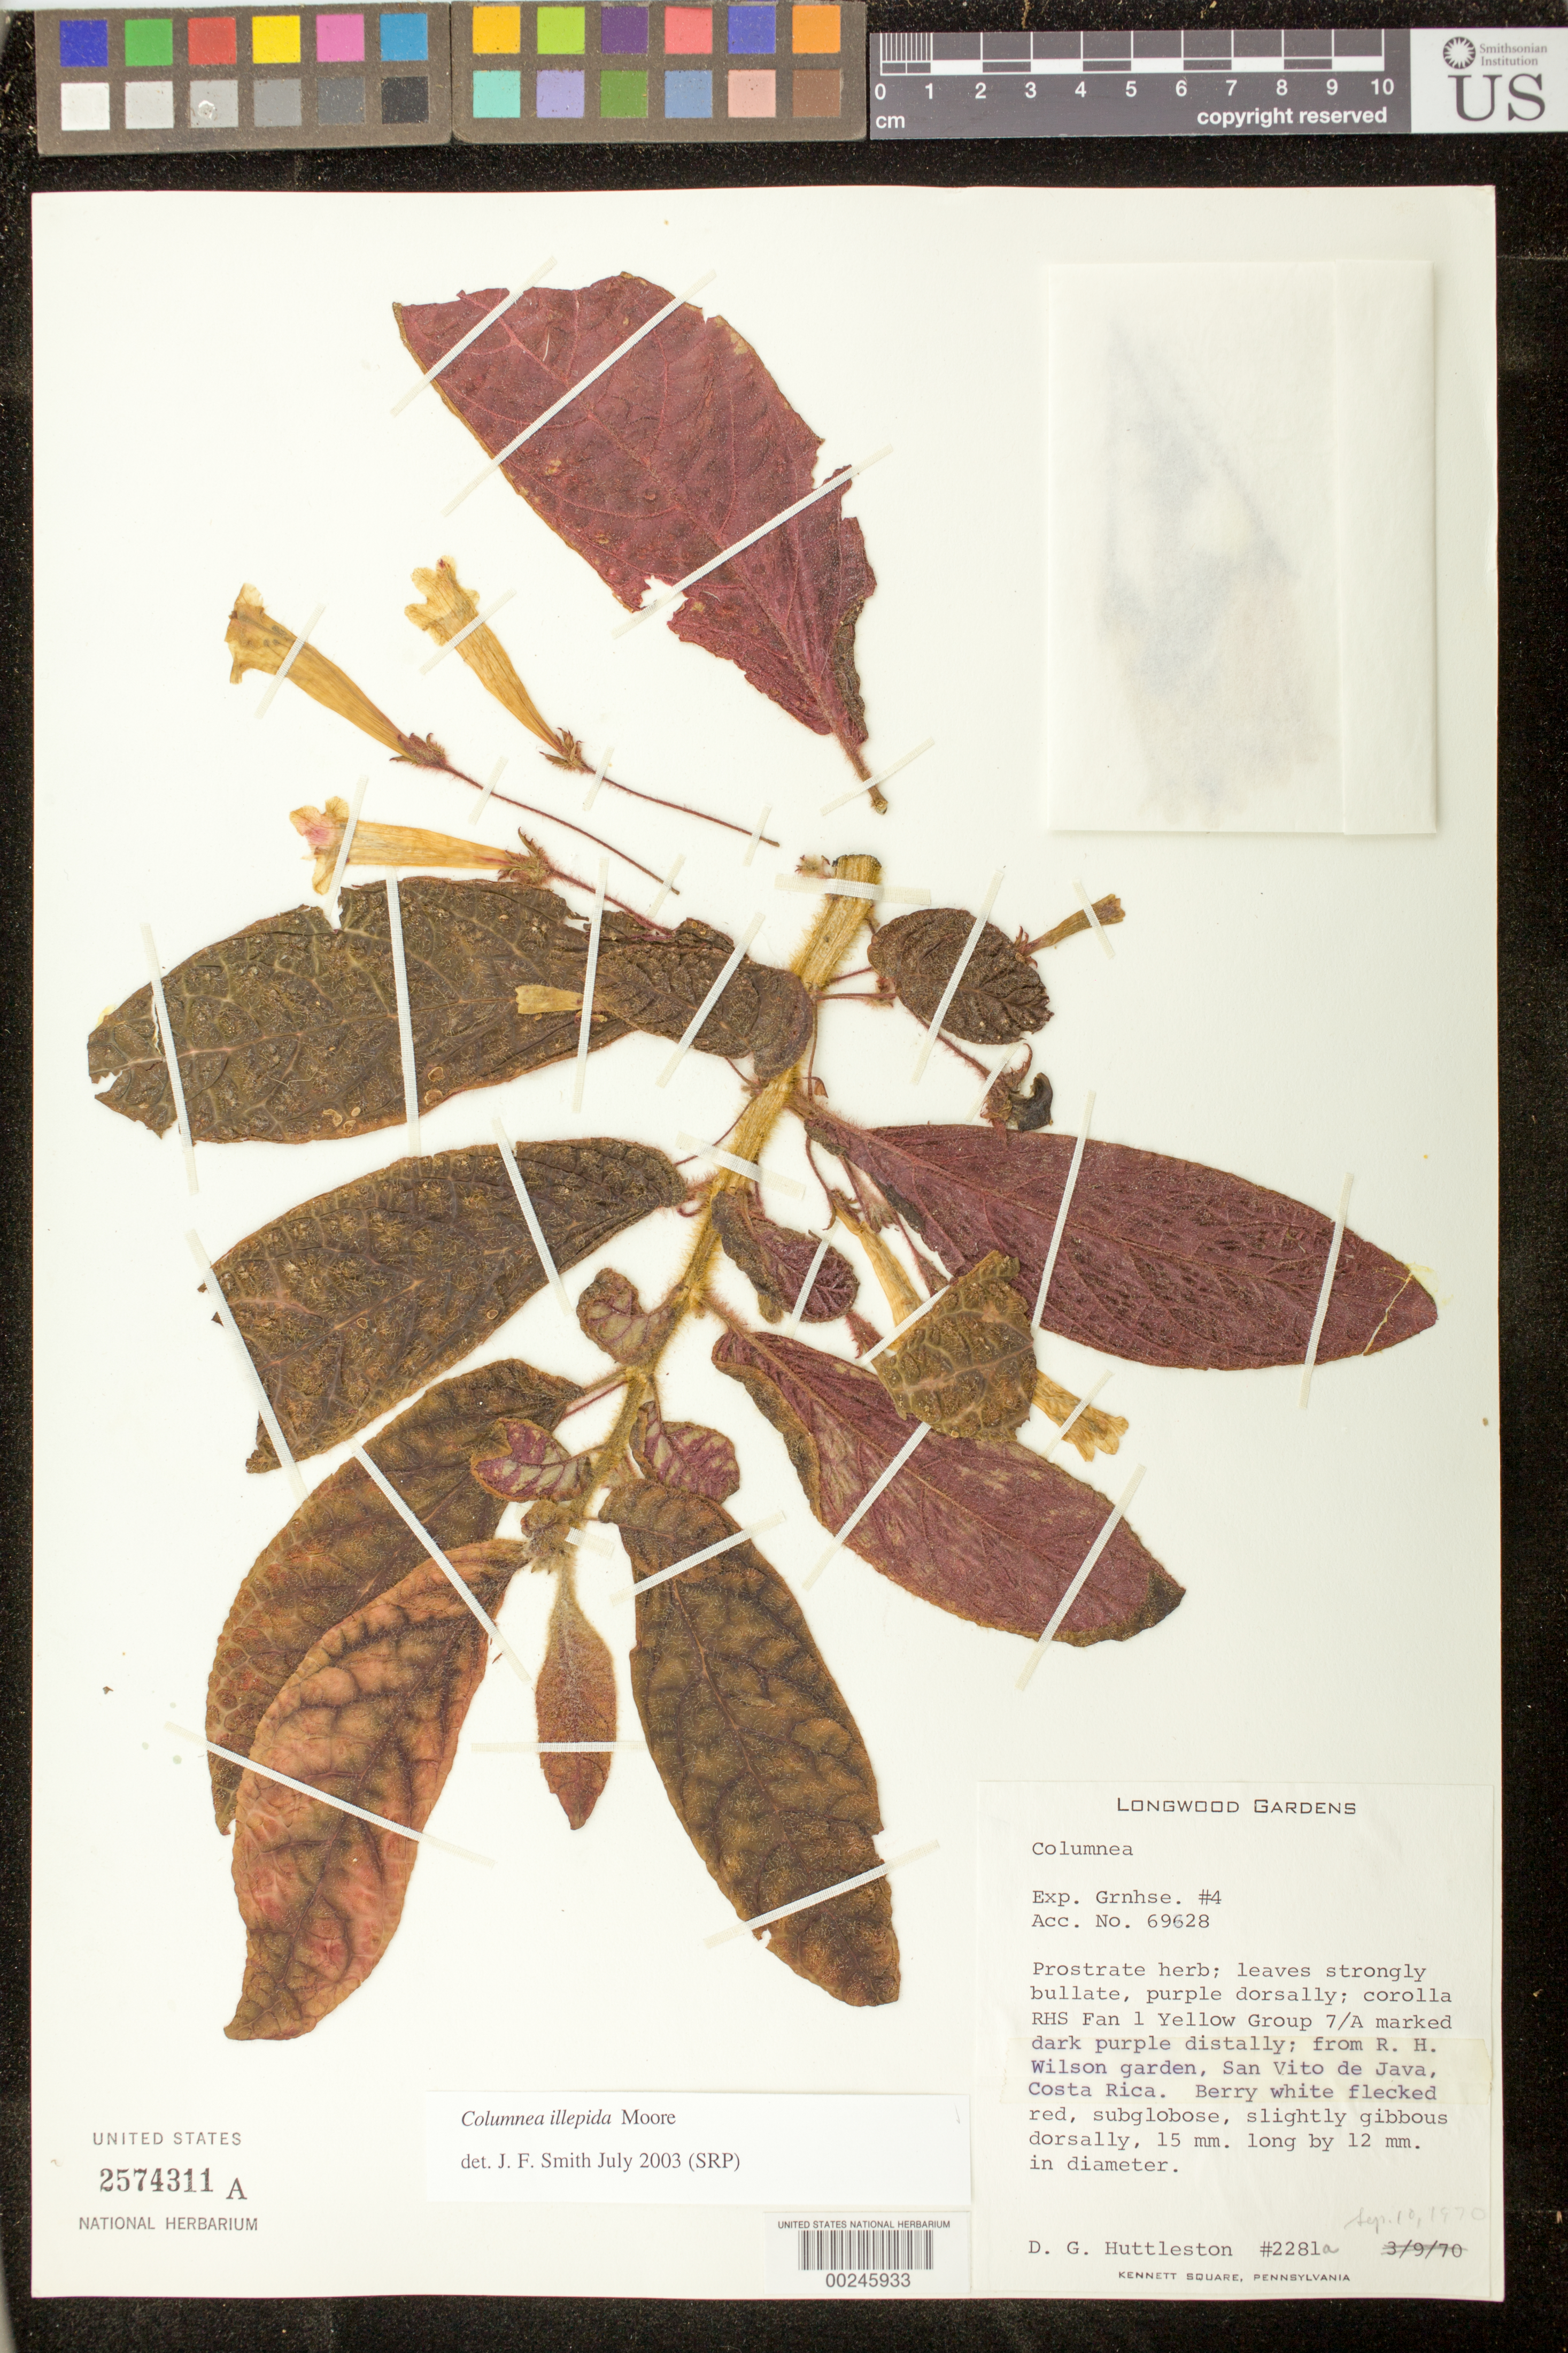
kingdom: Plantae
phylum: Tracheophyta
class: Magnoliopsida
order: Lamiales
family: Gesneriaceae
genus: Columnea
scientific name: Columnea illepida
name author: H.E. Moore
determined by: Smith, J. F.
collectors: D. G. Huttleston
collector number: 2281 A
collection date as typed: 10 Sep 1970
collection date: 1970-09-10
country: United States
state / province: Pennsylvania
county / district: Chester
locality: Cult. Longwood Gardens [Kennett Square, PA]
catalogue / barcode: US 2574311A